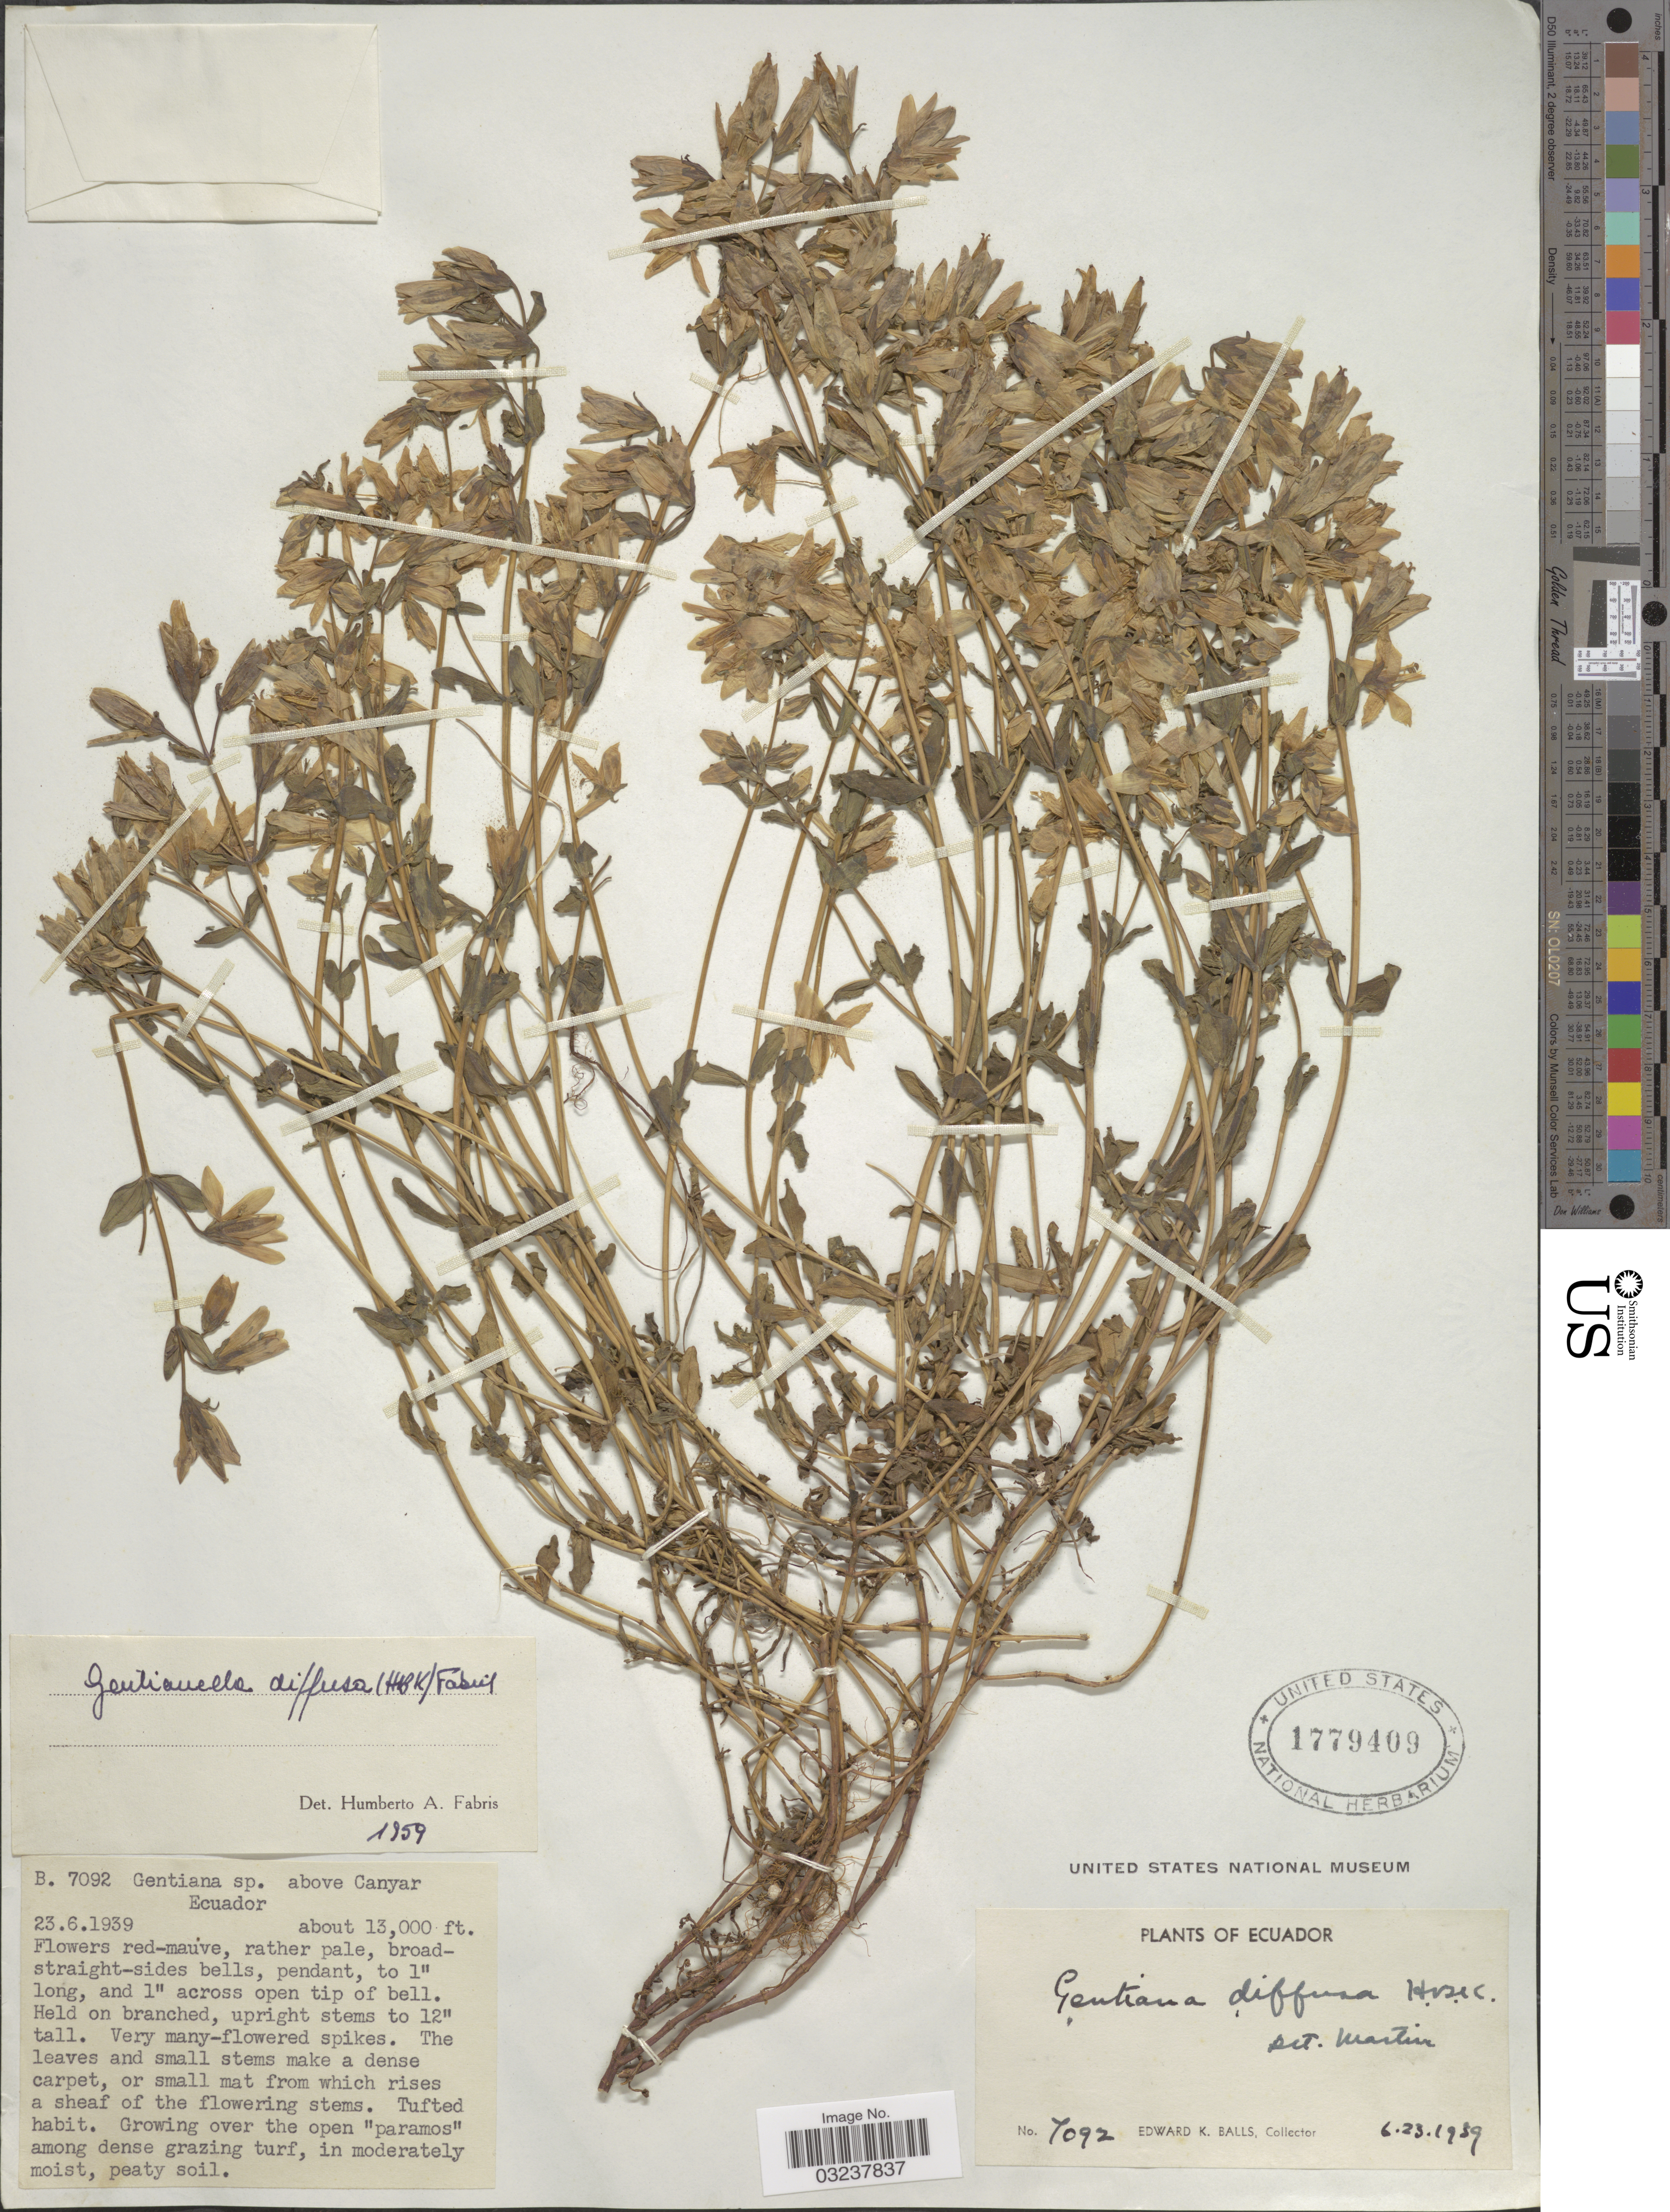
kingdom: Plantae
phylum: Tracheophyta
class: Magnoliopsida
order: Gentianales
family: Gentianaceae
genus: Gentianella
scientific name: Gentianella rapunculoides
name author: (Willd. ex Schult.) J.S. Pringle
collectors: E. K. Balls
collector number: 7092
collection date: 1939-06-23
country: Ecuador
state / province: Cañar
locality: Above Canyar.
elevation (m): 3962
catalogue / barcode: US 1779409